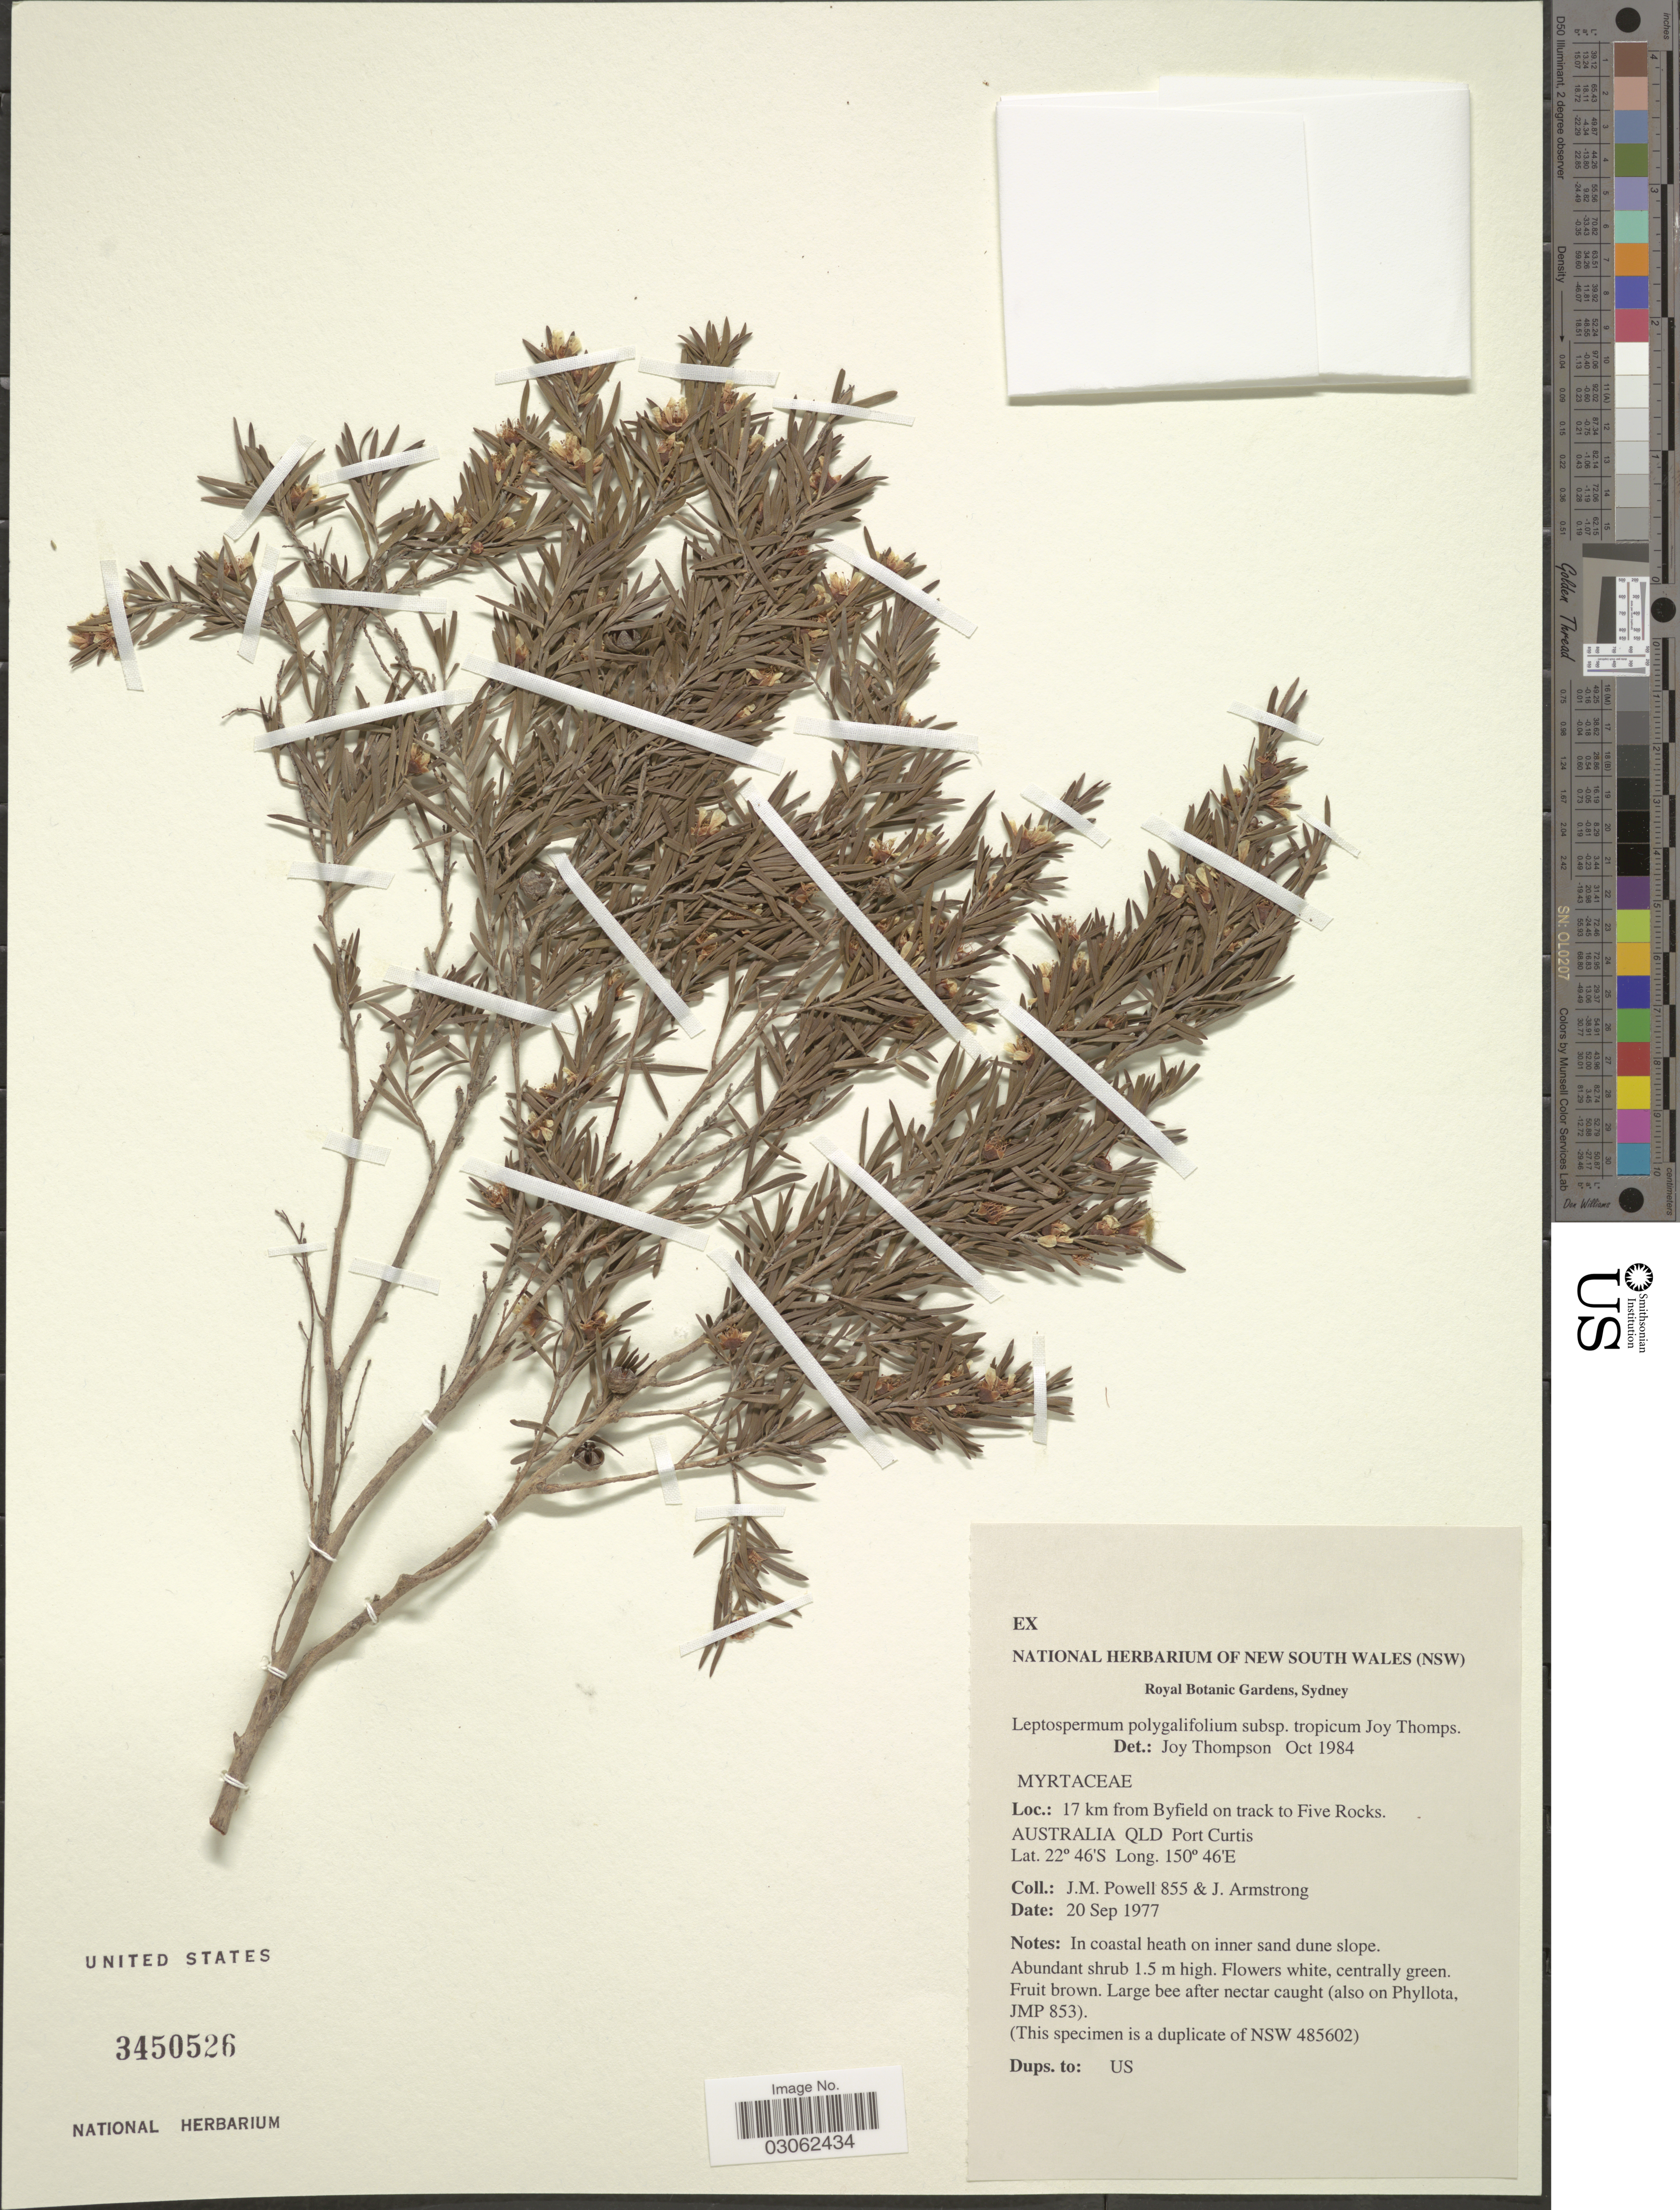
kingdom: Plantae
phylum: Tracheophyta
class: Magnoliopsida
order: Myrtales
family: Myrtaceae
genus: Leptospermum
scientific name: Leptospermum polygalifolium subsp. tropicum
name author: Joy Thomps.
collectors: J. Powell & J. Armstrong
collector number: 855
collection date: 1977-09-20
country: Australia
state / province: Queensland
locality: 17 km from Byfield on track to Five Rocks. Australia QLD Port Curtis.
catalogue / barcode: US 3450526